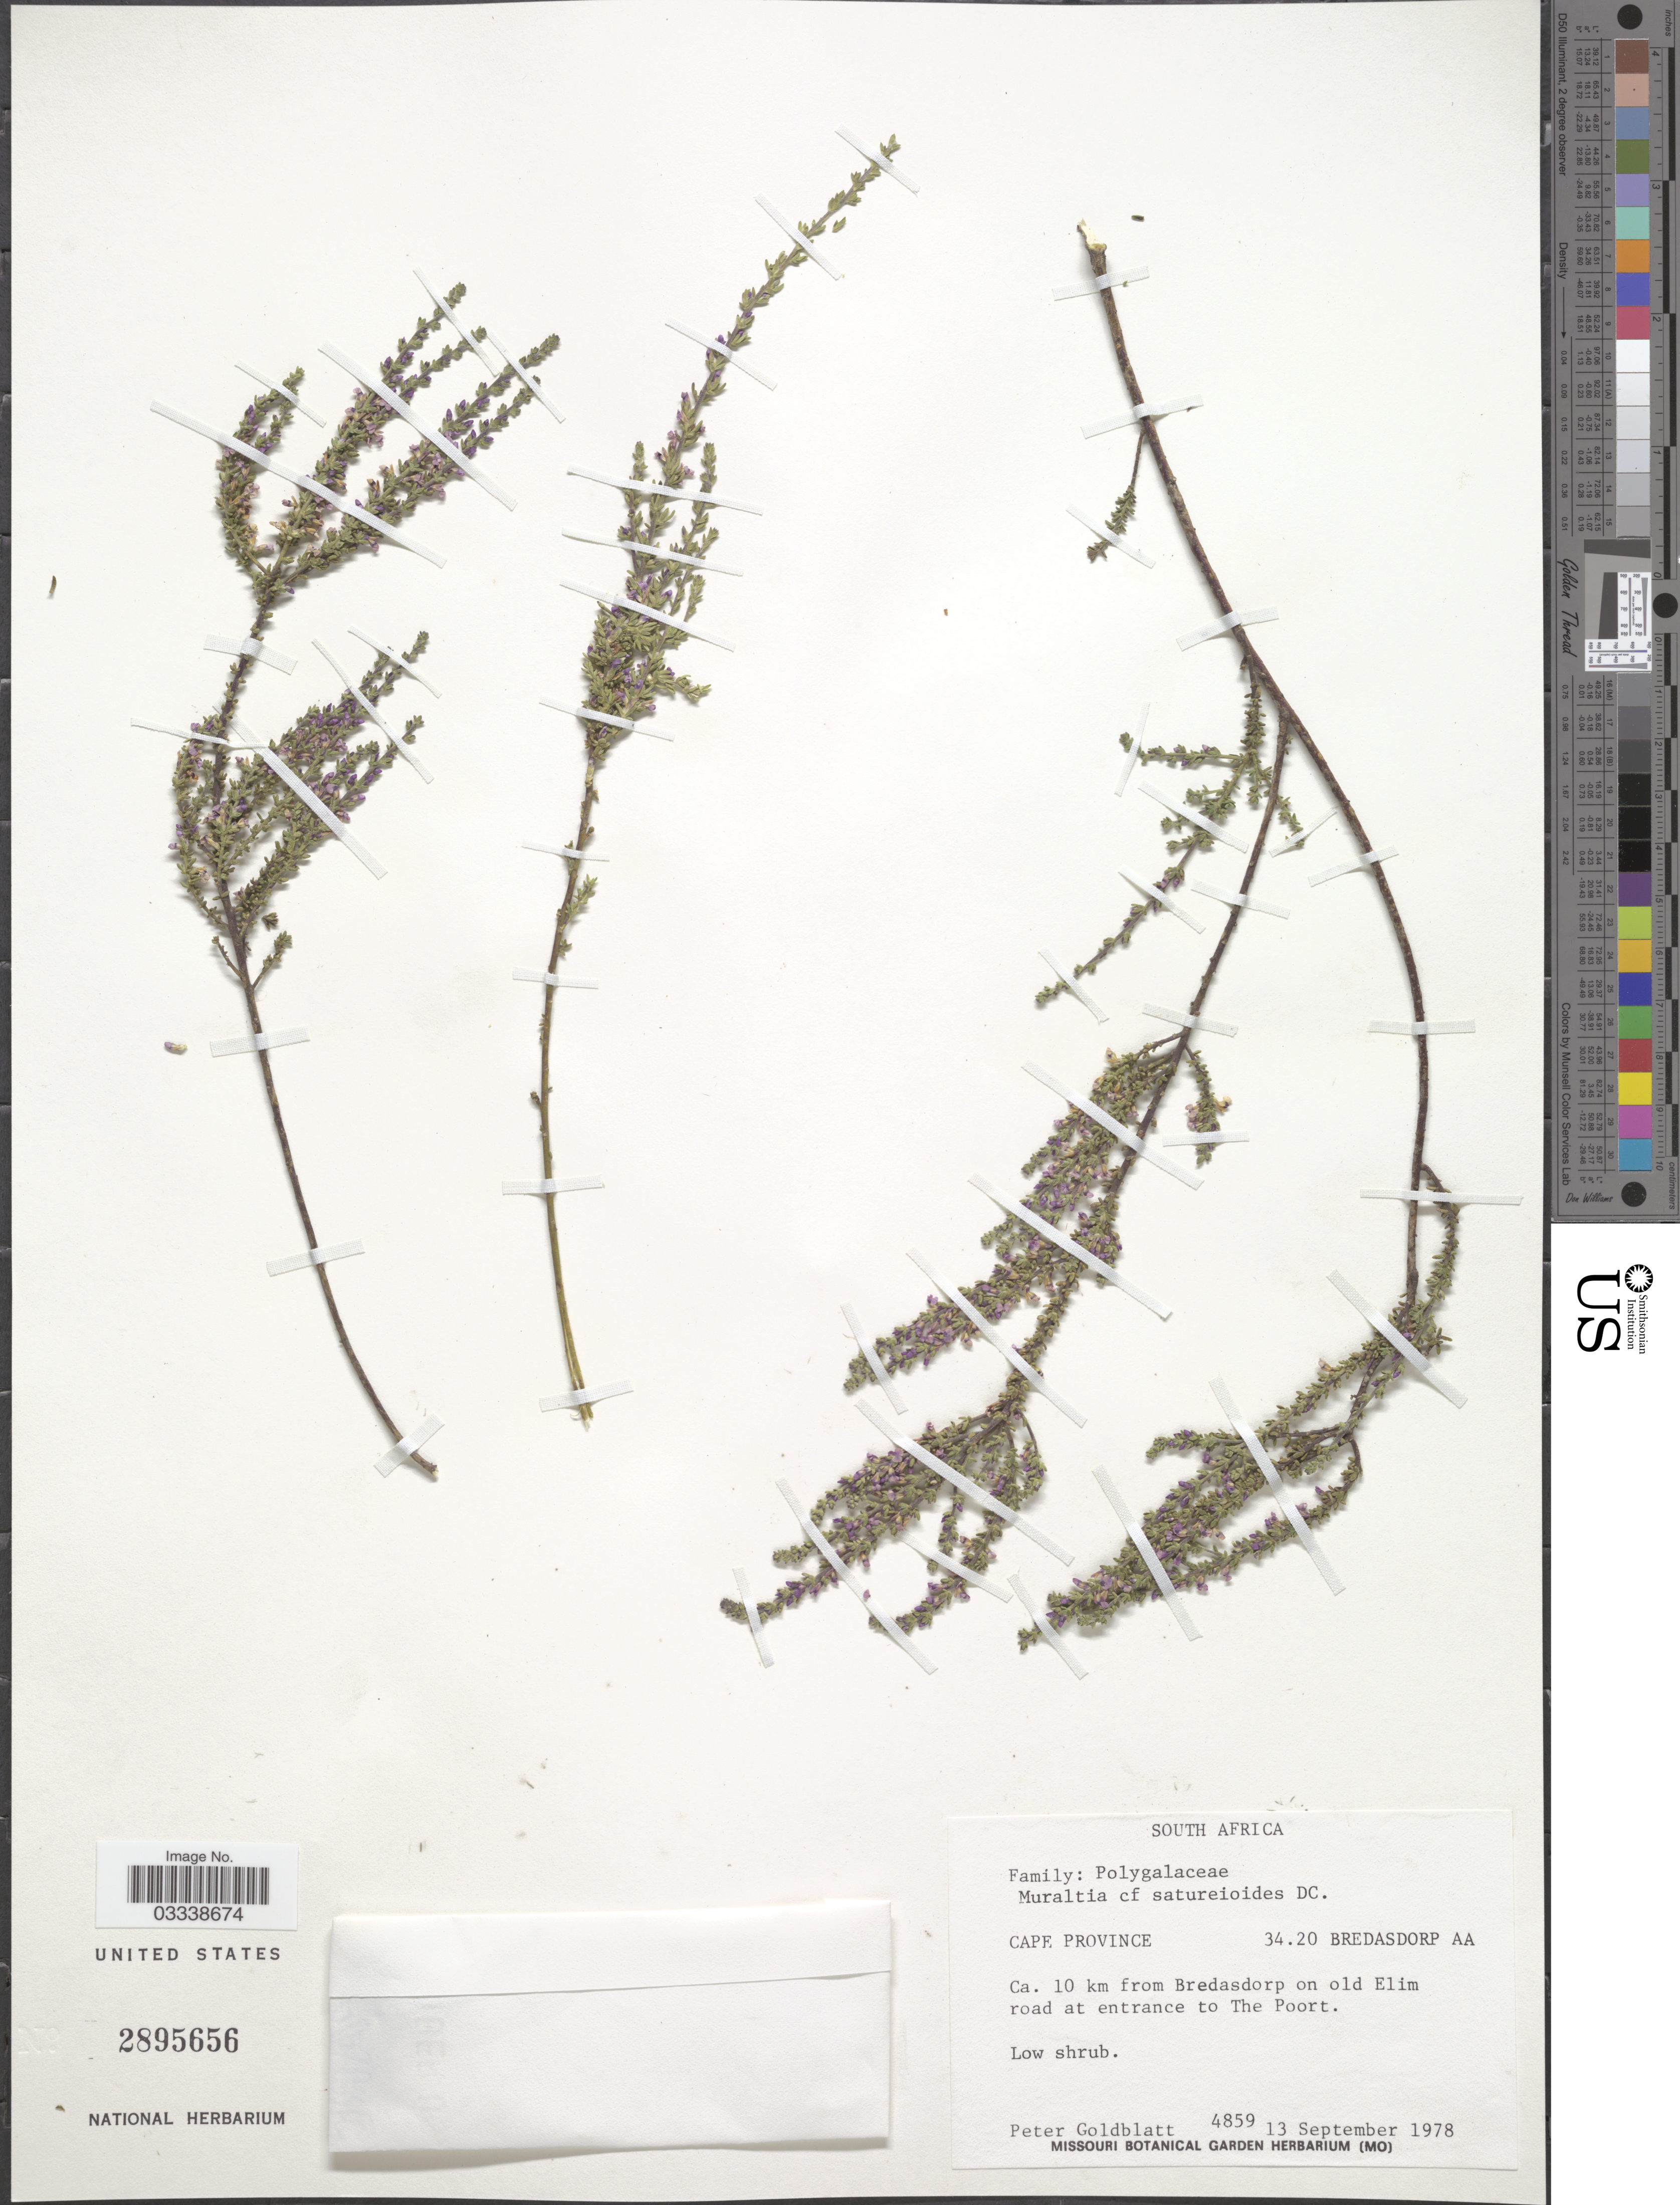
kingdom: Plantae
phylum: Tracheophyta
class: Magnoliopsida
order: Fabales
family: Polygalaceae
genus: Muraltia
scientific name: Muraltia satureioides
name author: Burch. ex DC.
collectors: P. Goldblatt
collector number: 4859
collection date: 1978-09-13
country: South Africa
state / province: Western Cape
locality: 34.20 Bredasdorp AA. Ca. 10 km from Bredasdorp on old Elim road at entrance to The Poort.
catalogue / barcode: US 2895656